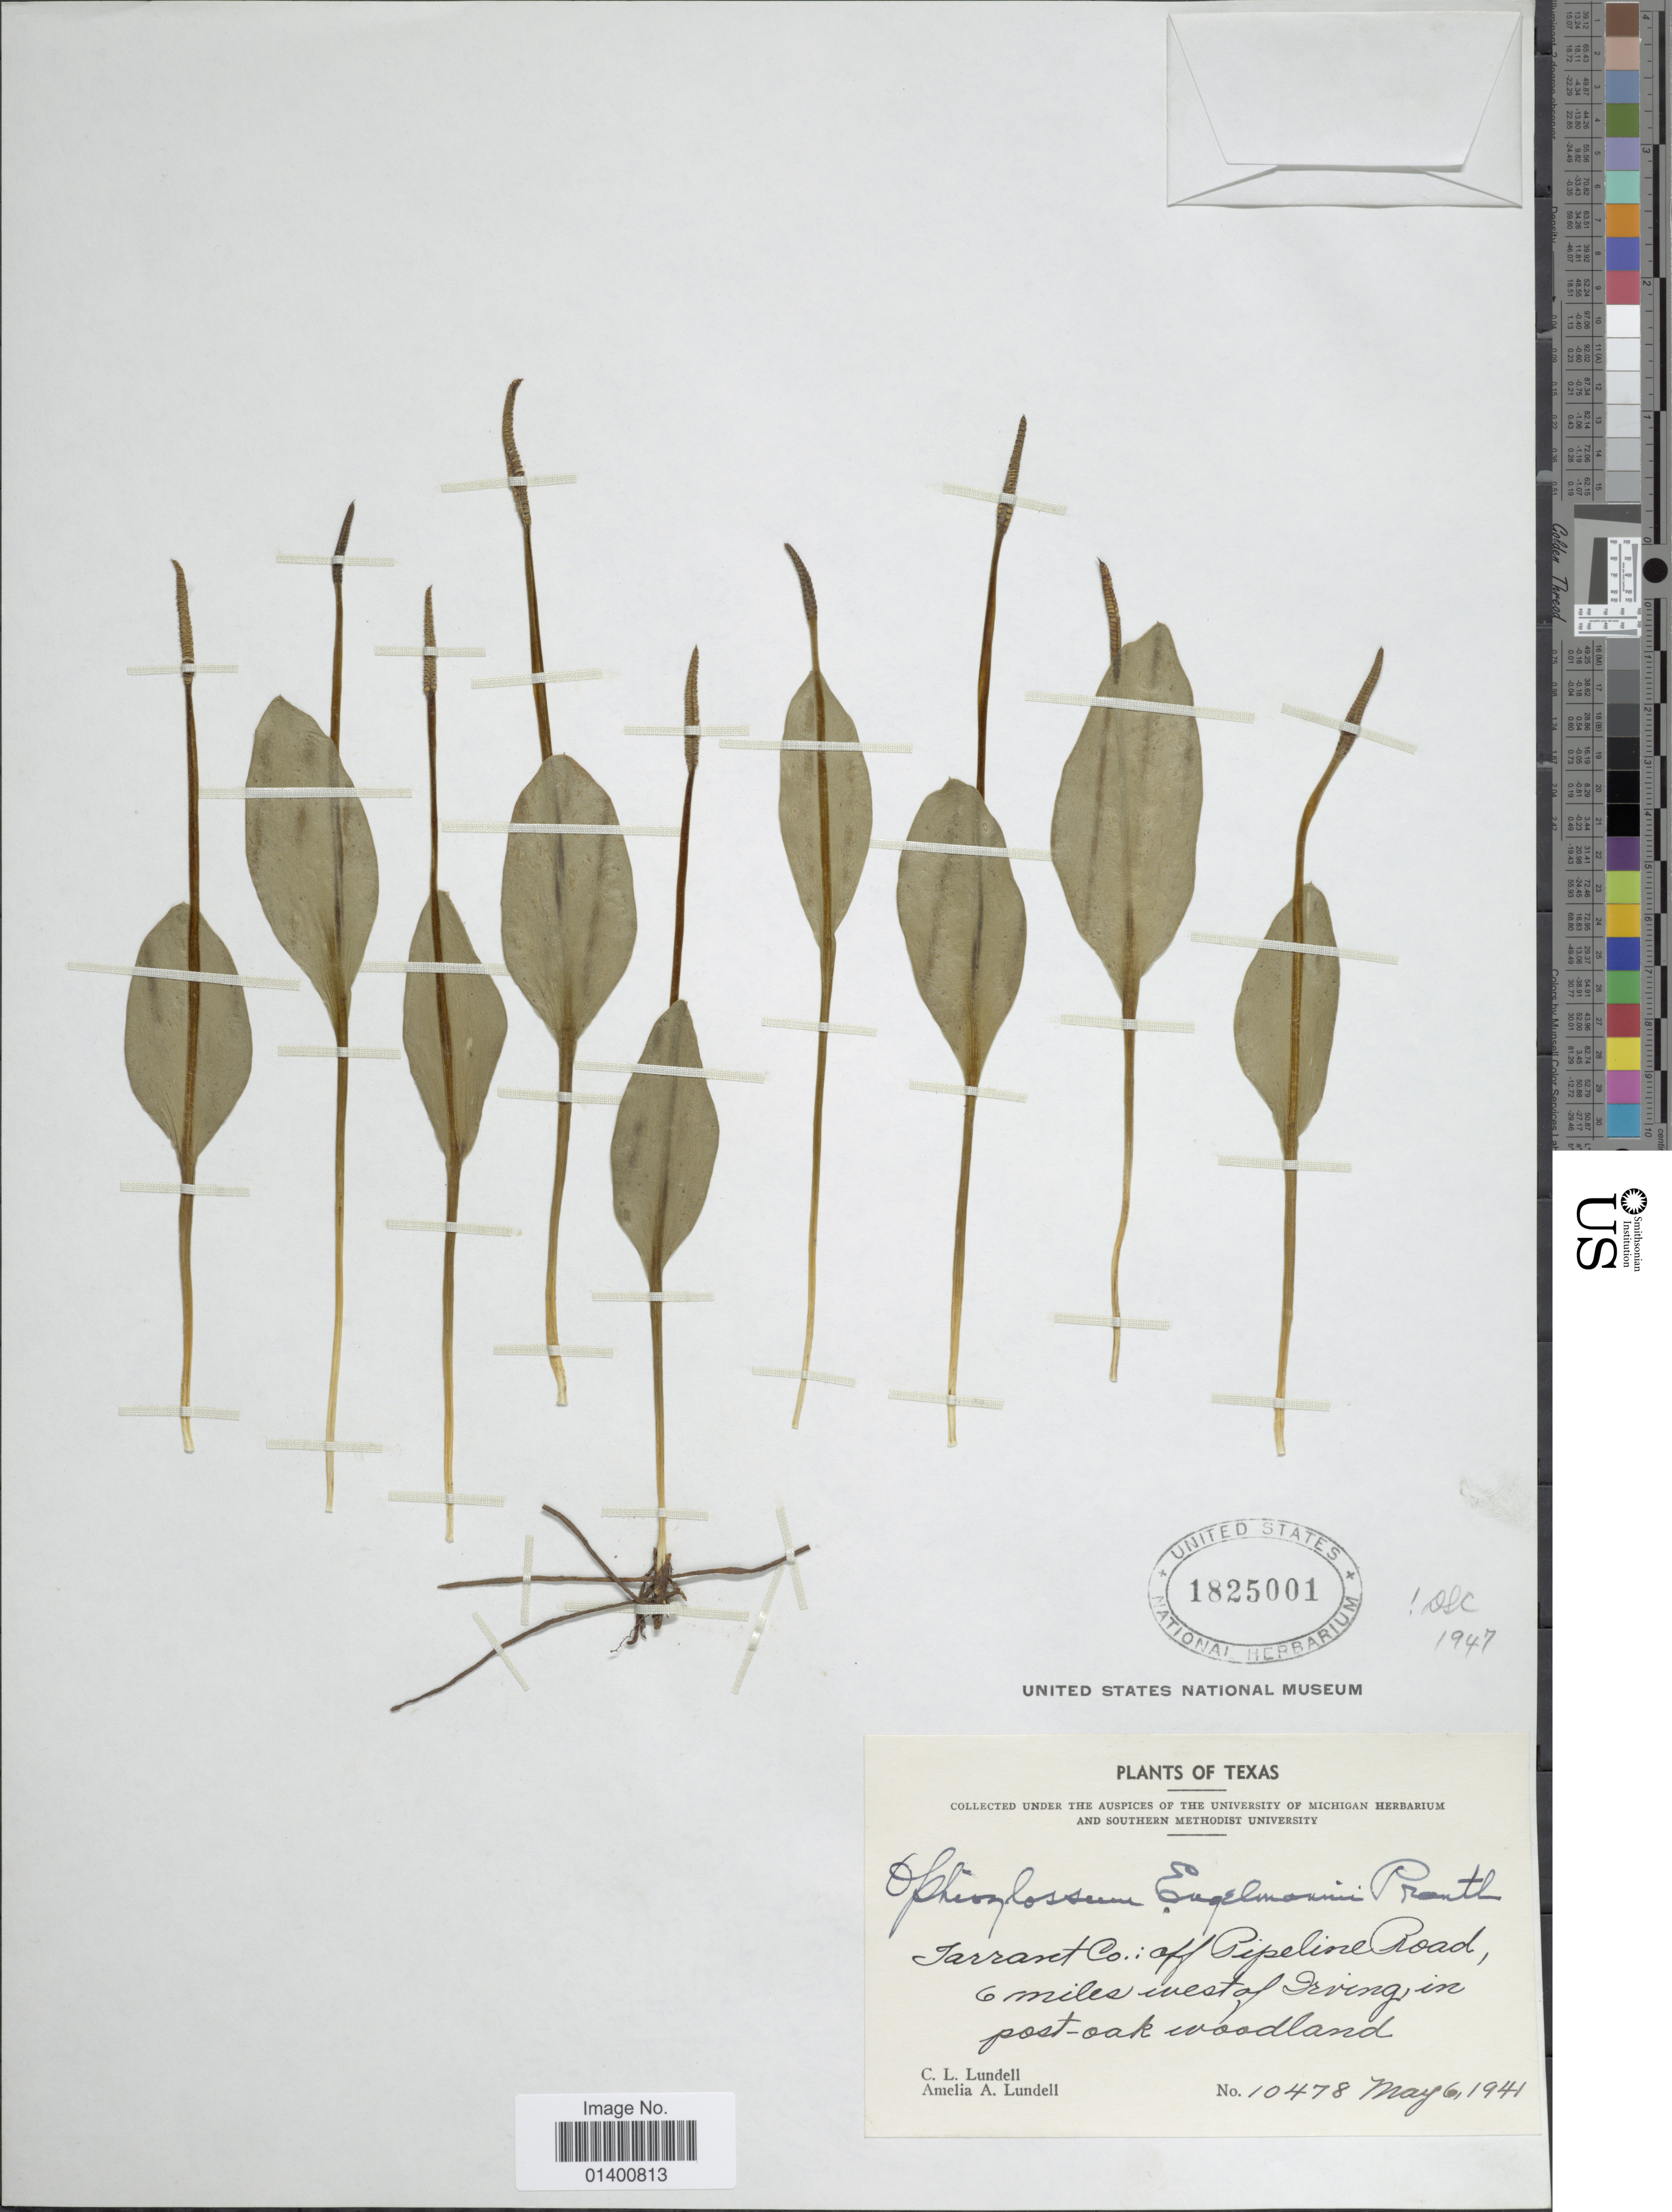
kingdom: Plantae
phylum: Tracheophyta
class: Polypodiopsida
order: Ophioglossales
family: Ophioglossaceae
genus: Ophioglossum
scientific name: Ophioglossum engelmannii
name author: Prantl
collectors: C. L. Lundell & A. A. Lundell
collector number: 10478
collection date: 1944-05-06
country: United States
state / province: Texas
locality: Tarrant Co.: off Pipeline Road, 6 miles west of Irving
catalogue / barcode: US 1825001